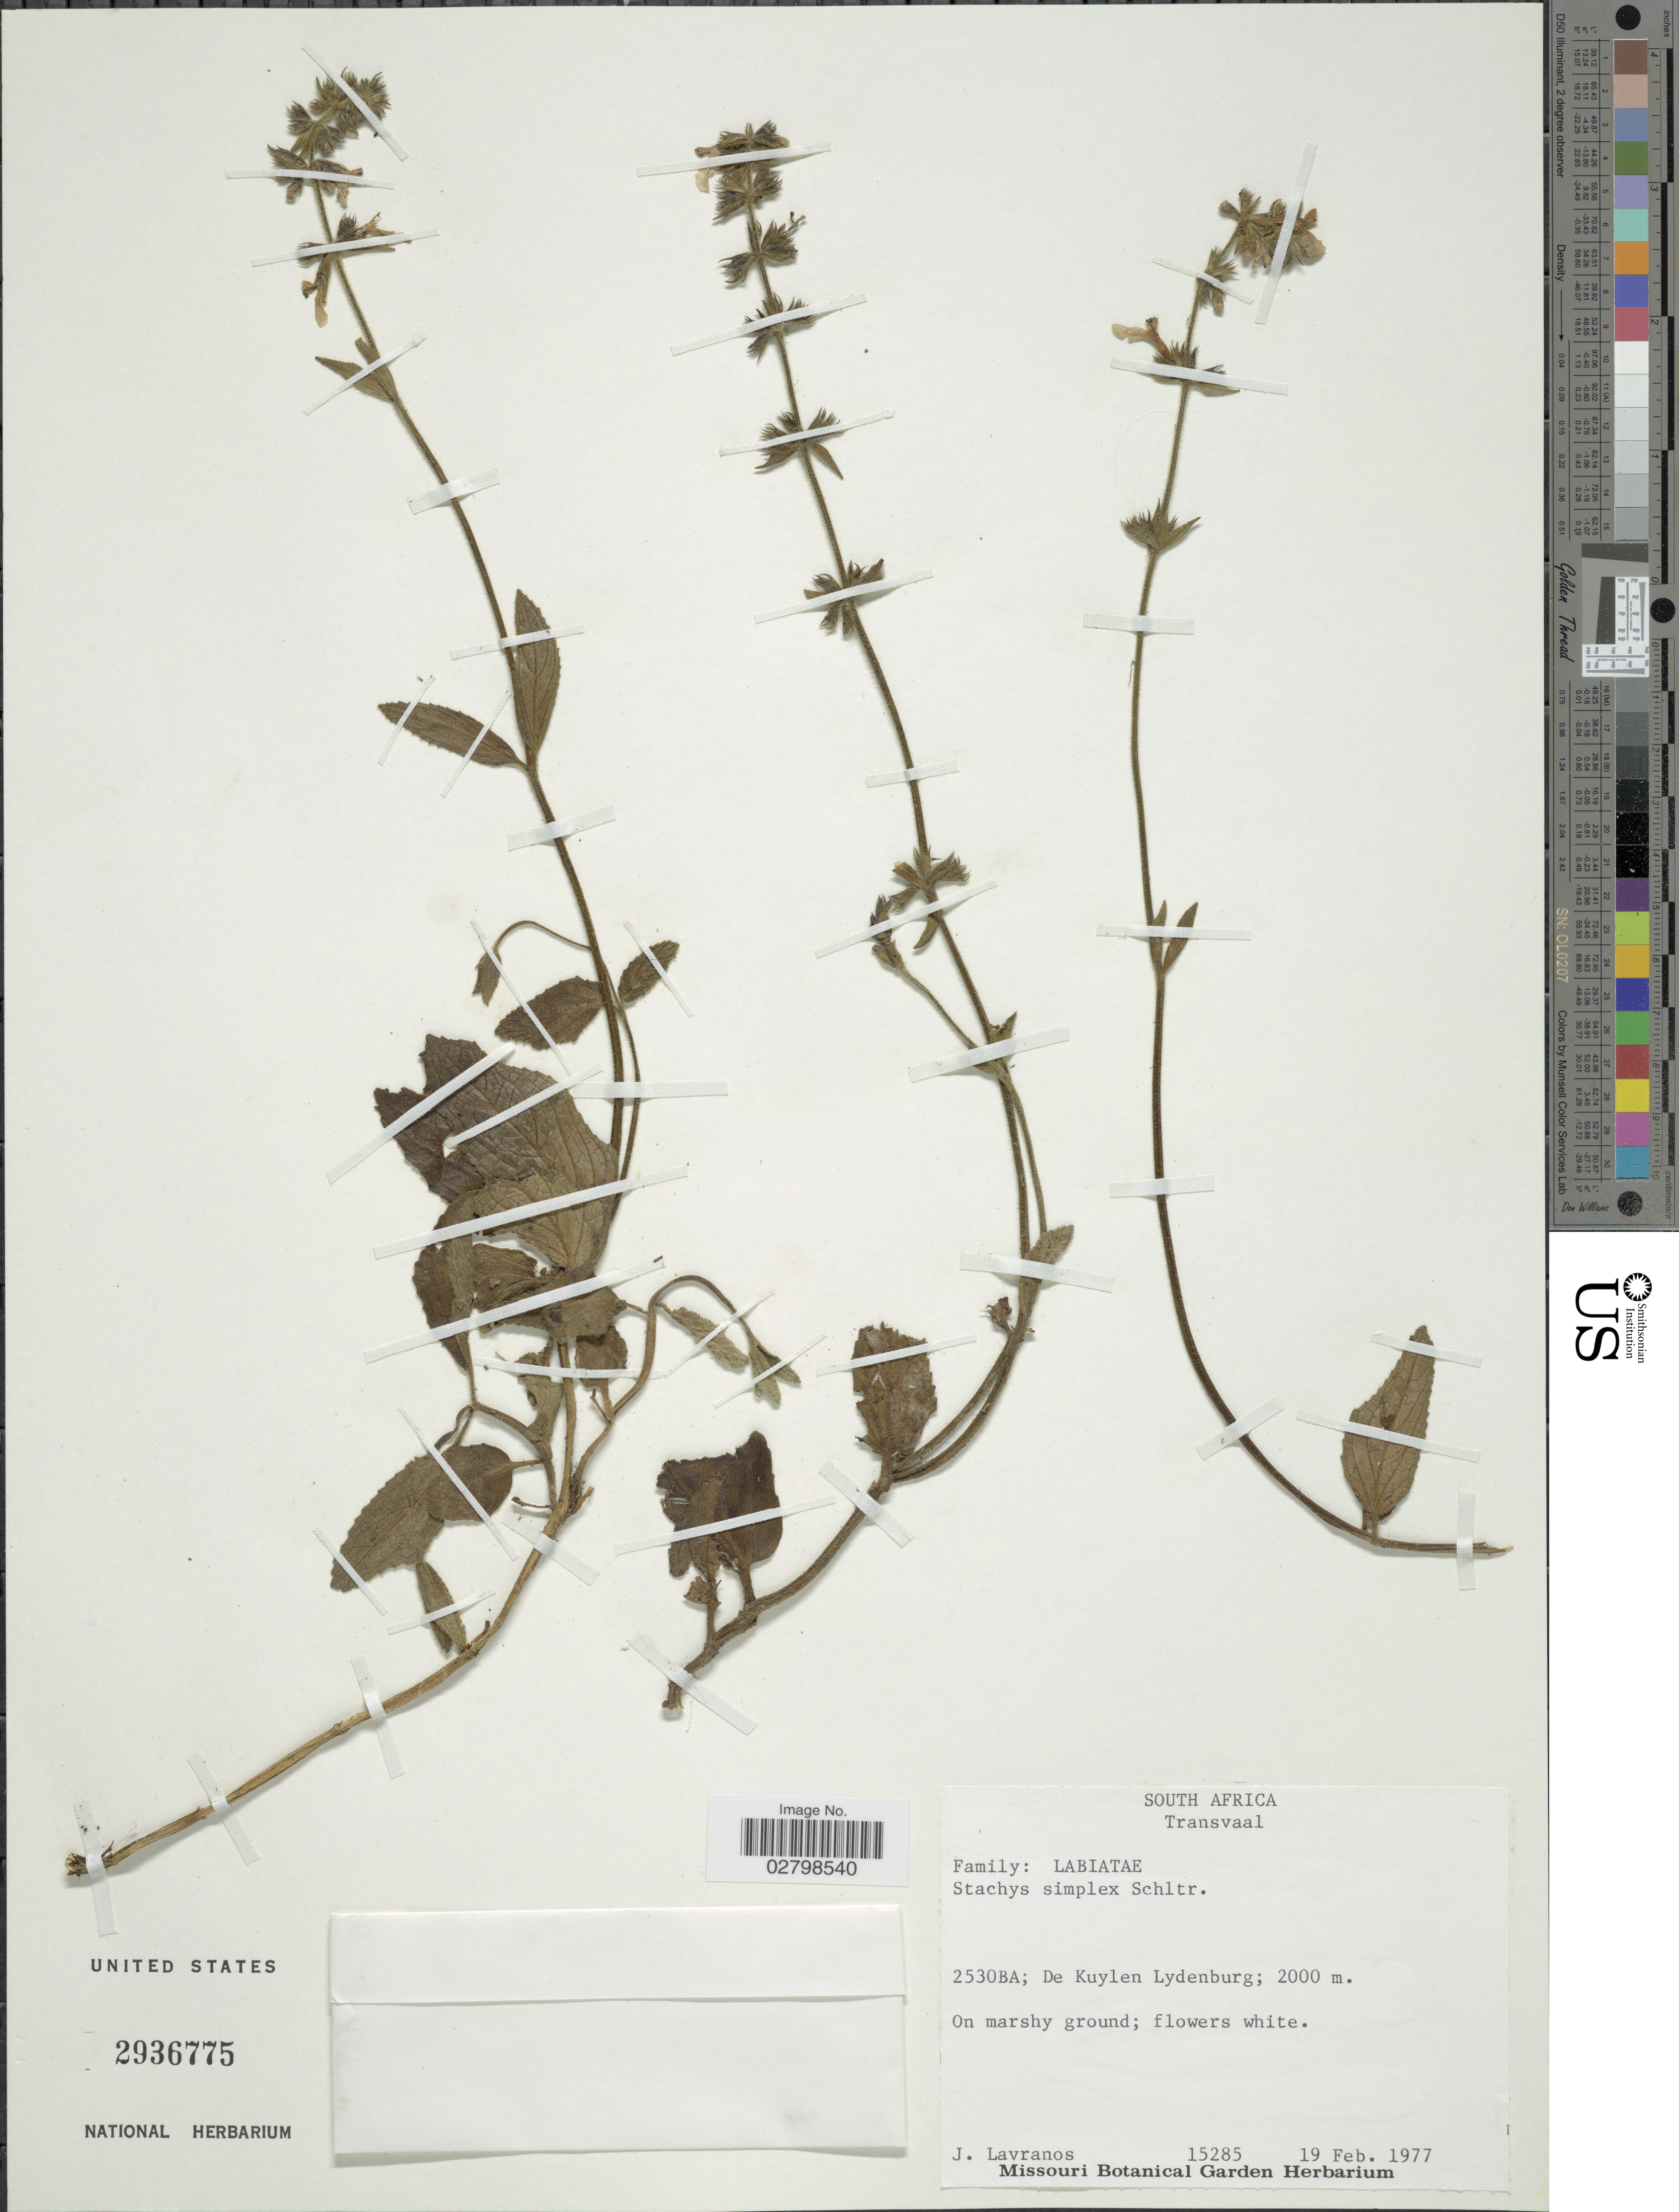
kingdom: Plantae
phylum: Tracheophyta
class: Magnoliopsida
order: Lamiales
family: Lamiaceae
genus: Stachys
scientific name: Stachys simplex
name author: Schltr.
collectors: J. Lavranos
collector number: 15285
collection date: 1977-02-19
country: South Africa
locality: Transvaal. 2530BA; De Kuylen Lydenburg.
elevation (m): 2000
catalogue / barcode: US 2936775